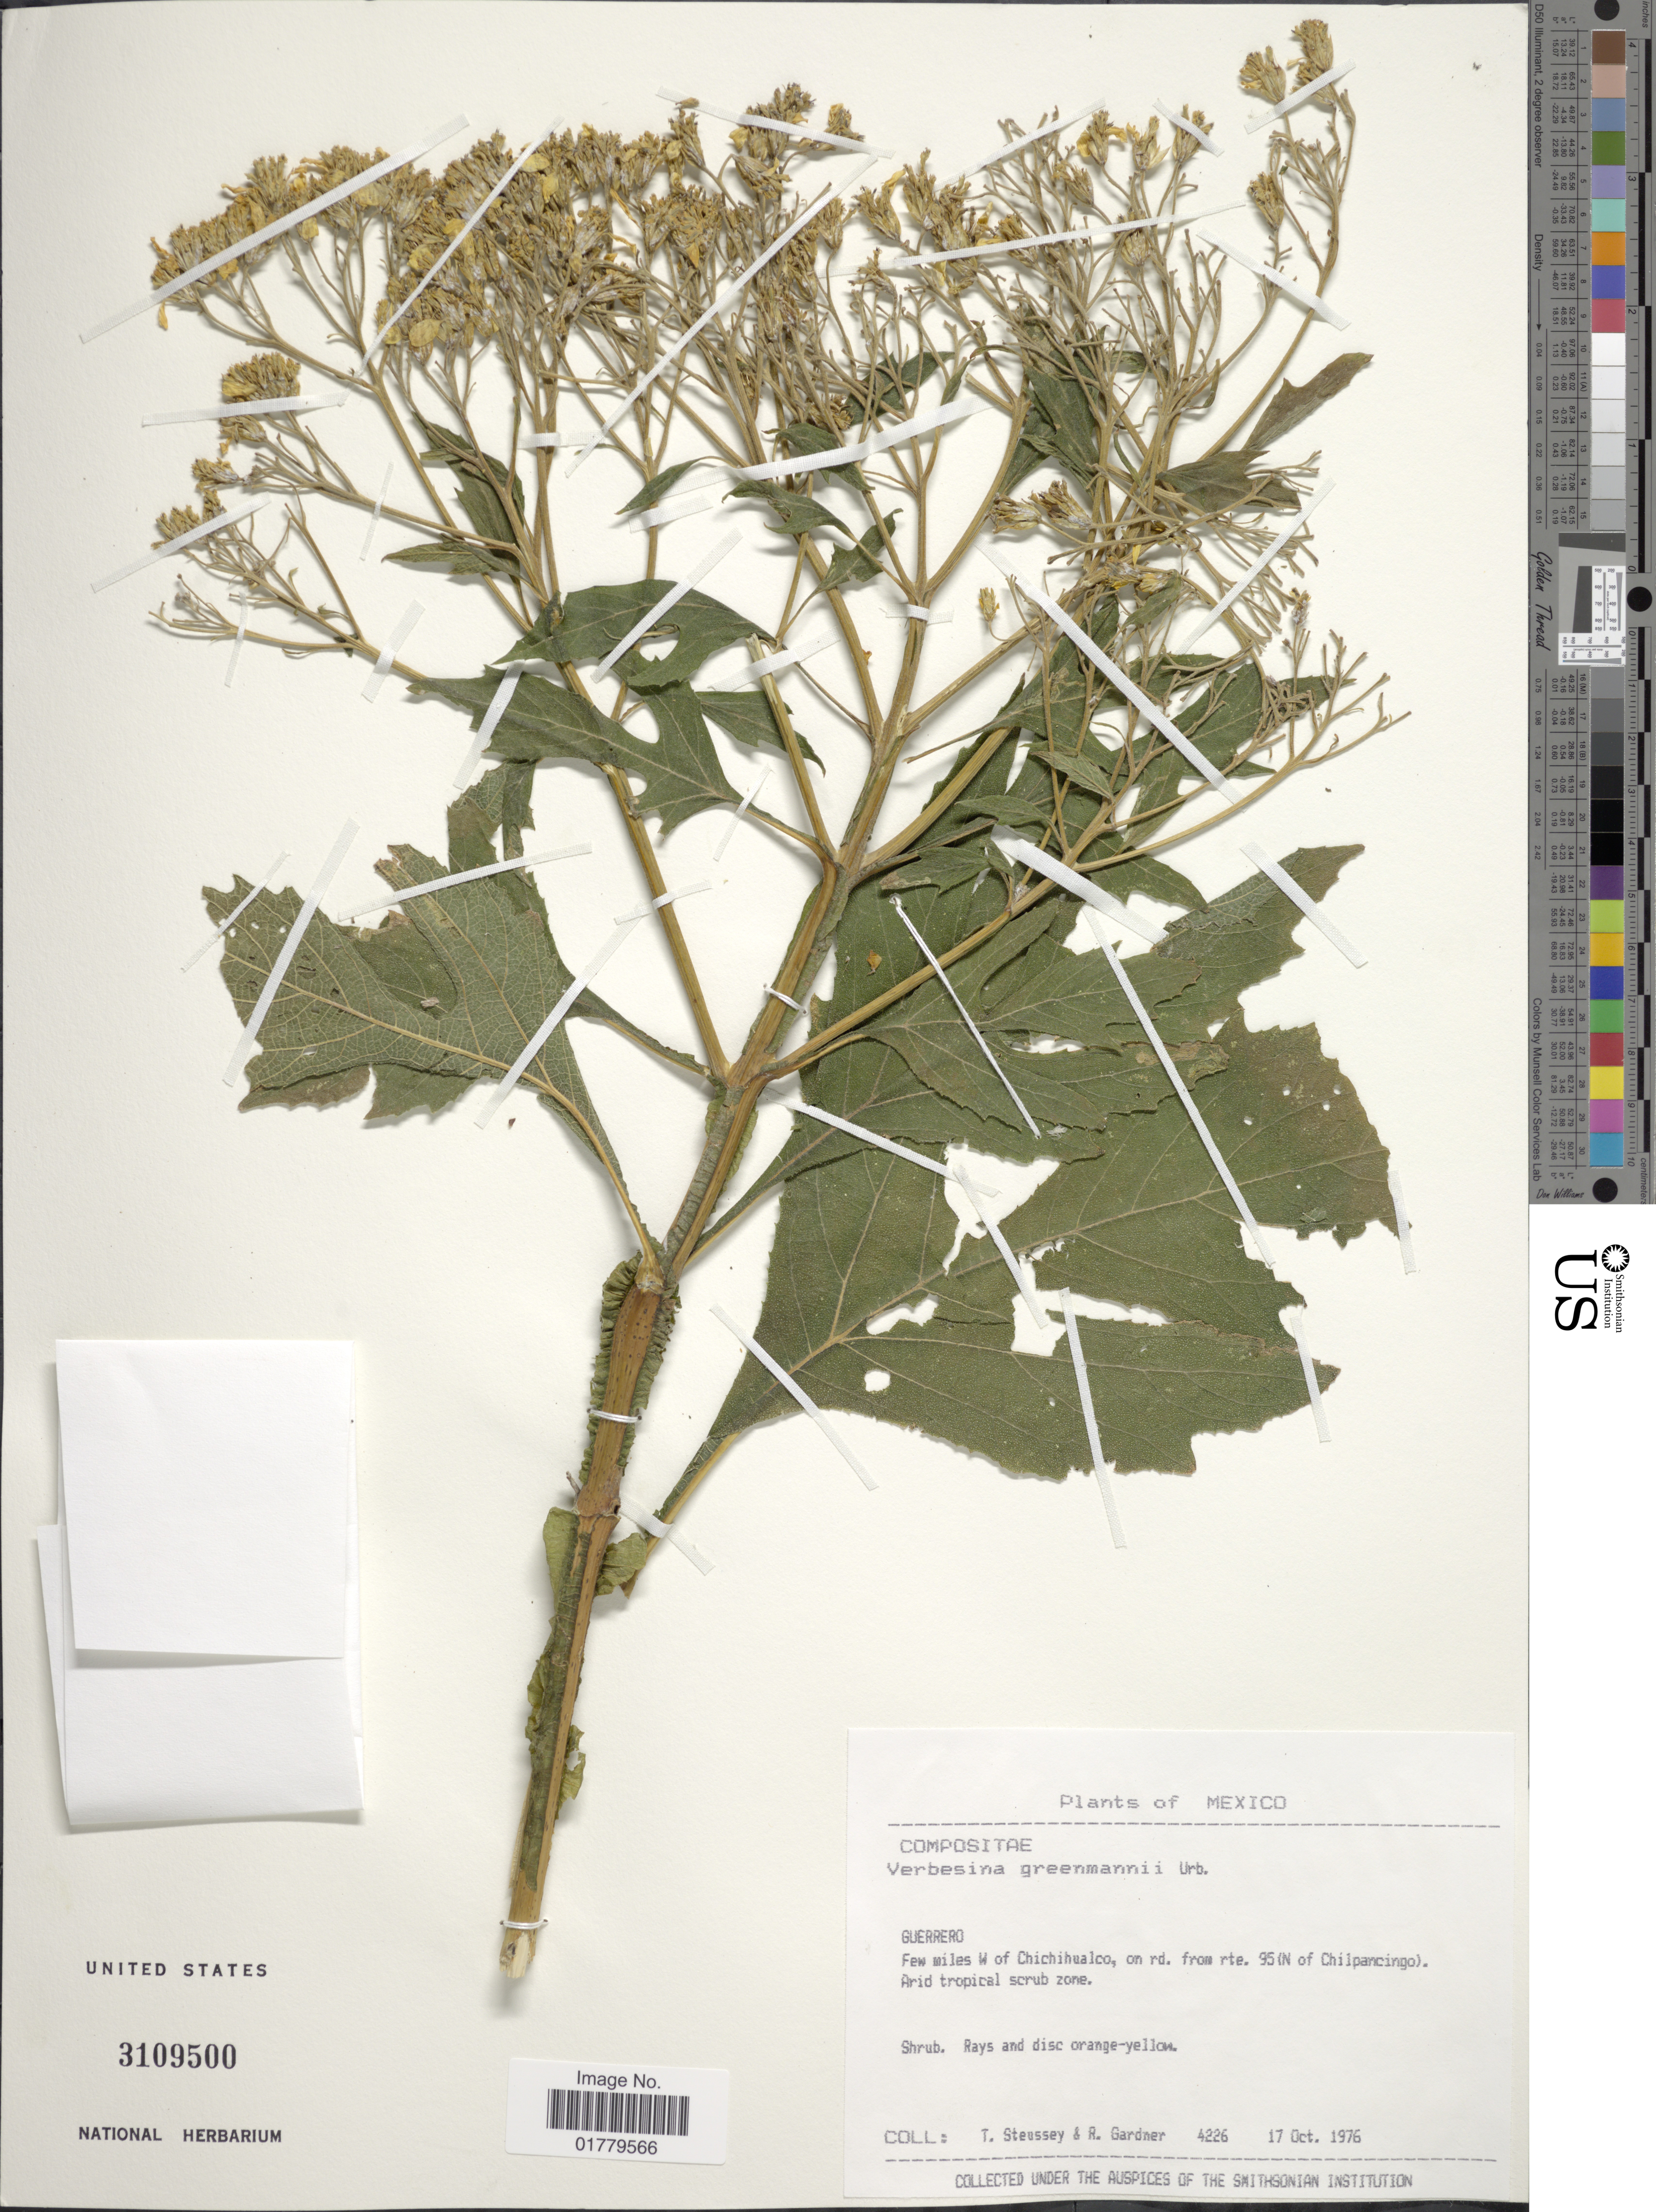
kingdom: Plantae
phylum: Tracheophyta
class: Magnoliopsida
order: Asterales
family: Asteraceae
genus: Verbesina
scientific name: Verbesina fastigiata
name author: B.L. Rob. & Greenm.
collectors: T. Stuessy & R. C. Gardner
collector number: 4226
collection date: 1976-10-17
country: Mexico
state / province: Guerrero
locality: Few miles W of Chichihualco, on rd. from rte. 95 (N of Chilpancingo)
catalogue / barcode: US 3109500